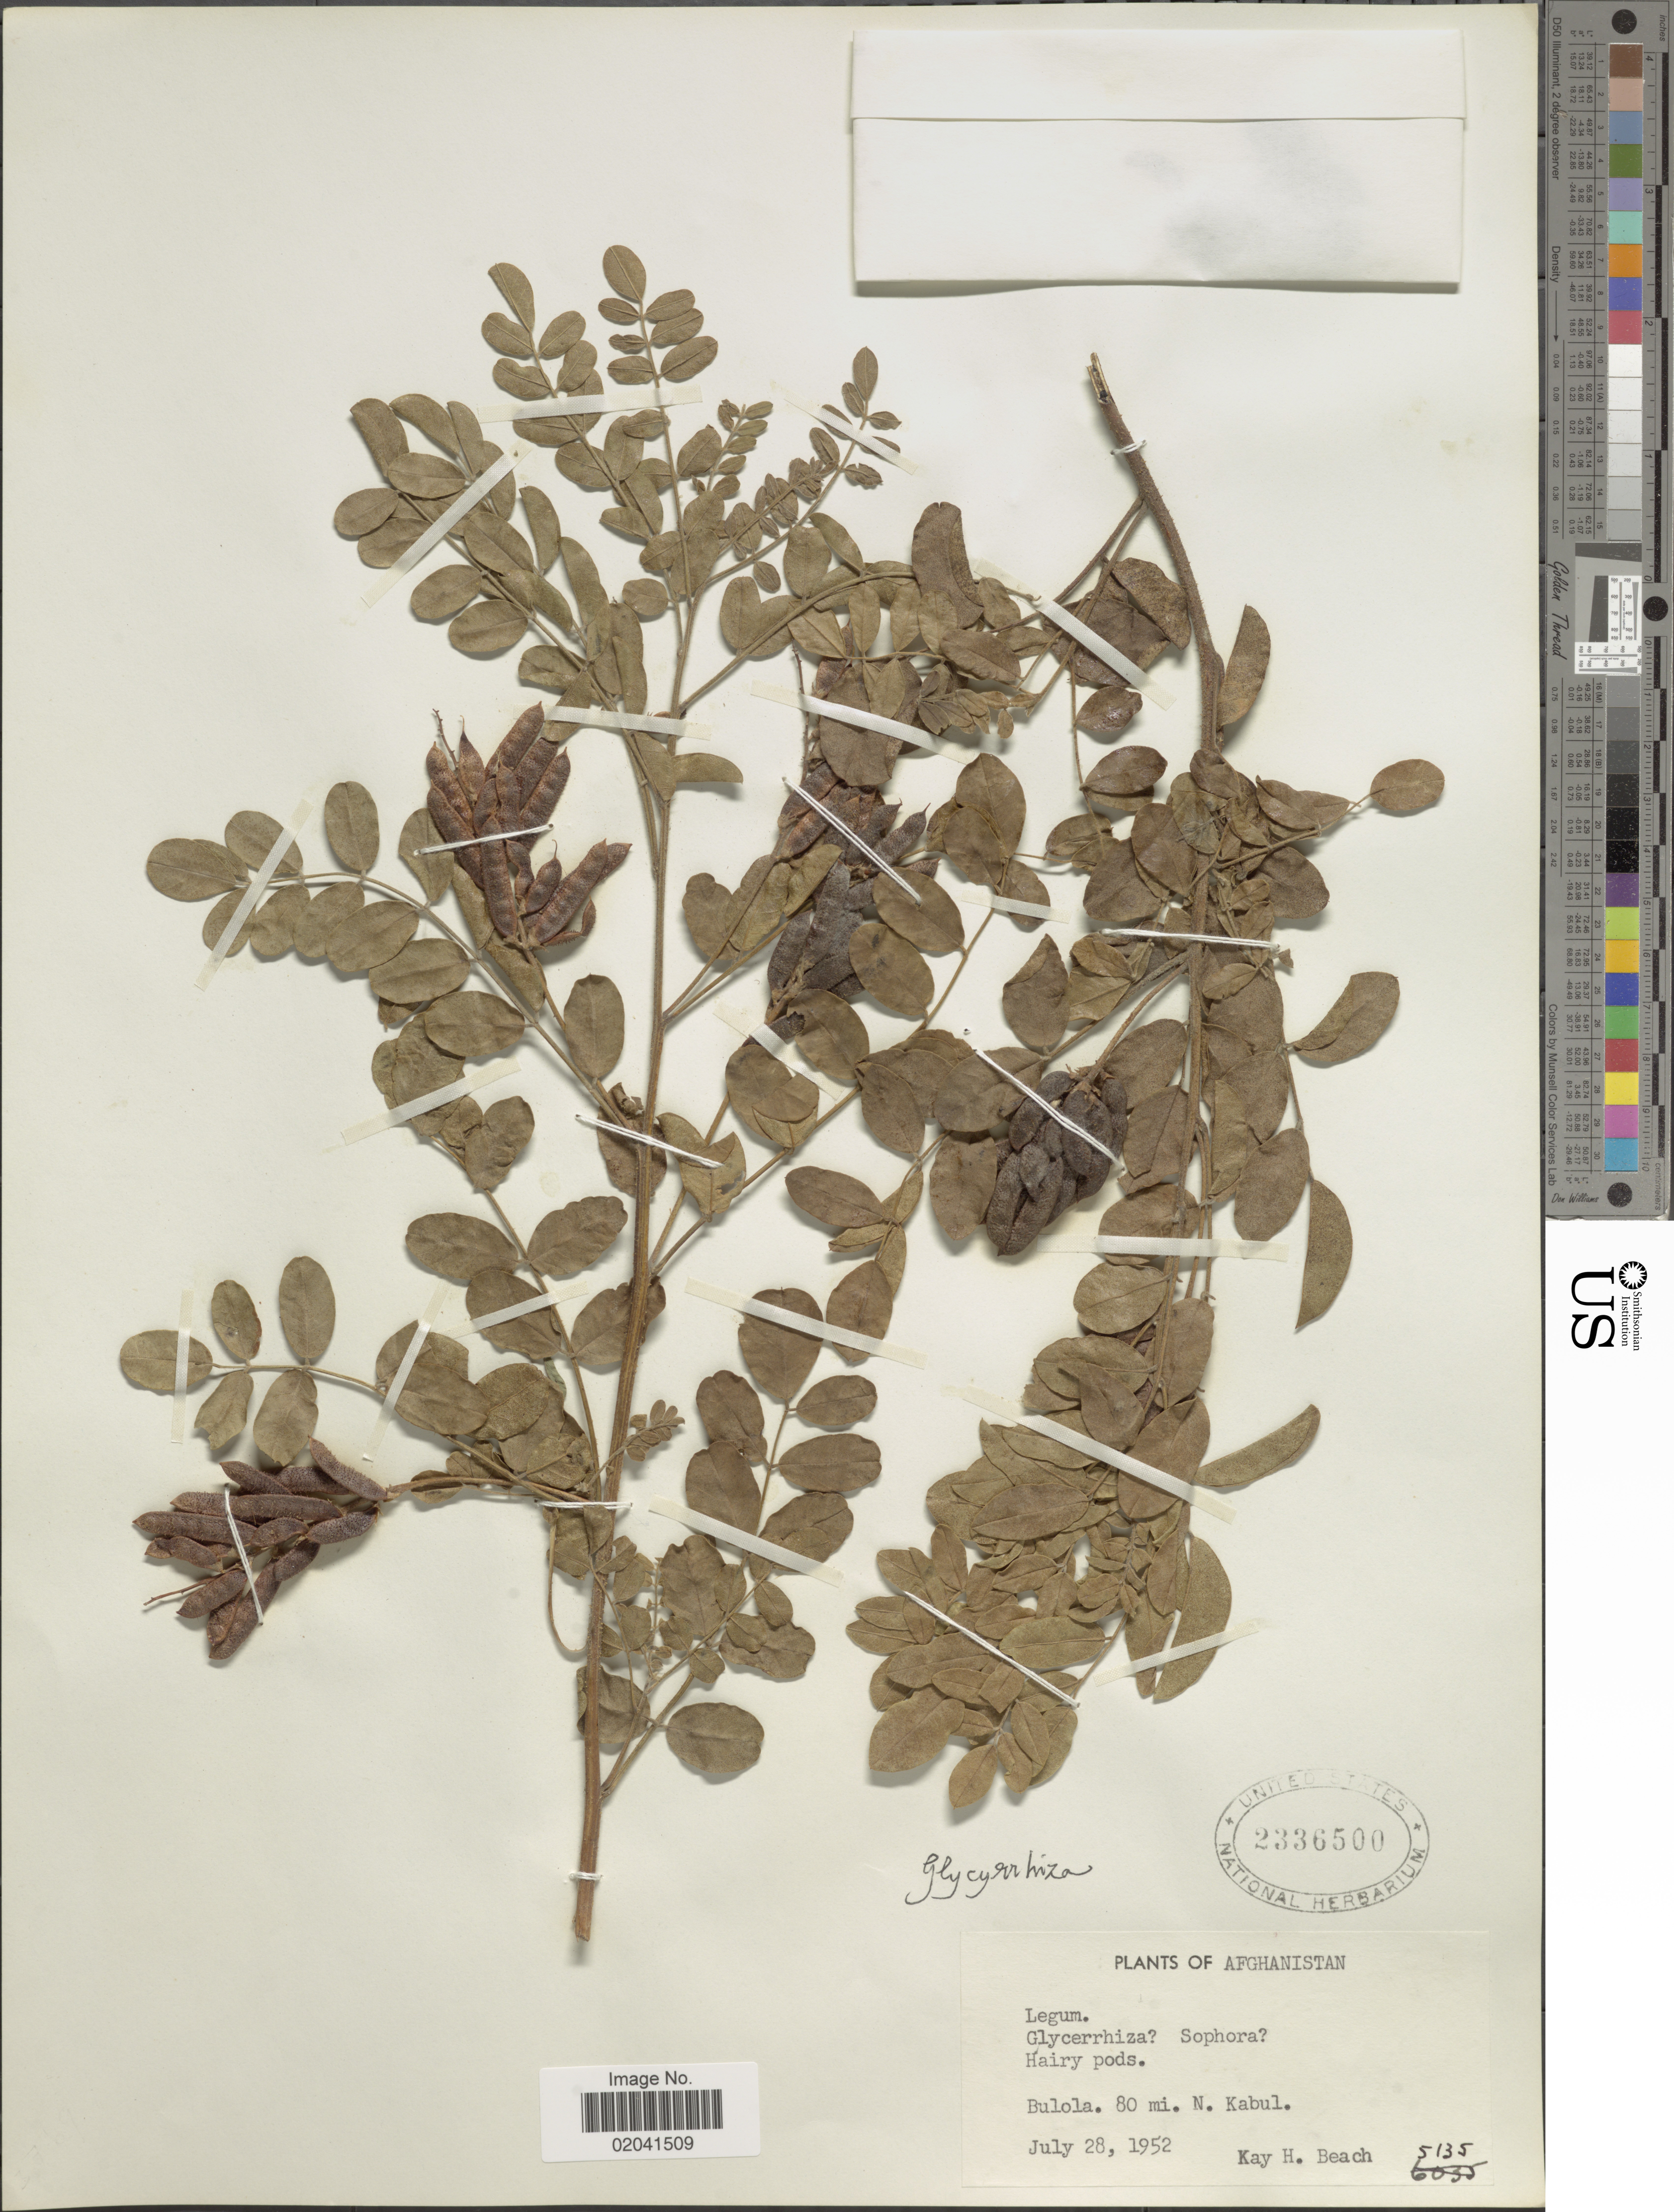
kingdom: Plantae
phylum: Tracheophyta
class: Magnoliopsida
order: Fabales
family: Fabaceae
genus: Glycyrrhiza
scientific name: Glycyrrhiza sp.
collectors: K. H. Beach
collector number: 5135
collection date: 1952-07-28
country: Afghanistan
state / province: Kabul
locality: Afghanistan, Bulola. 80 mi. N. Kabul.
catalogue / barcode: US 2336500